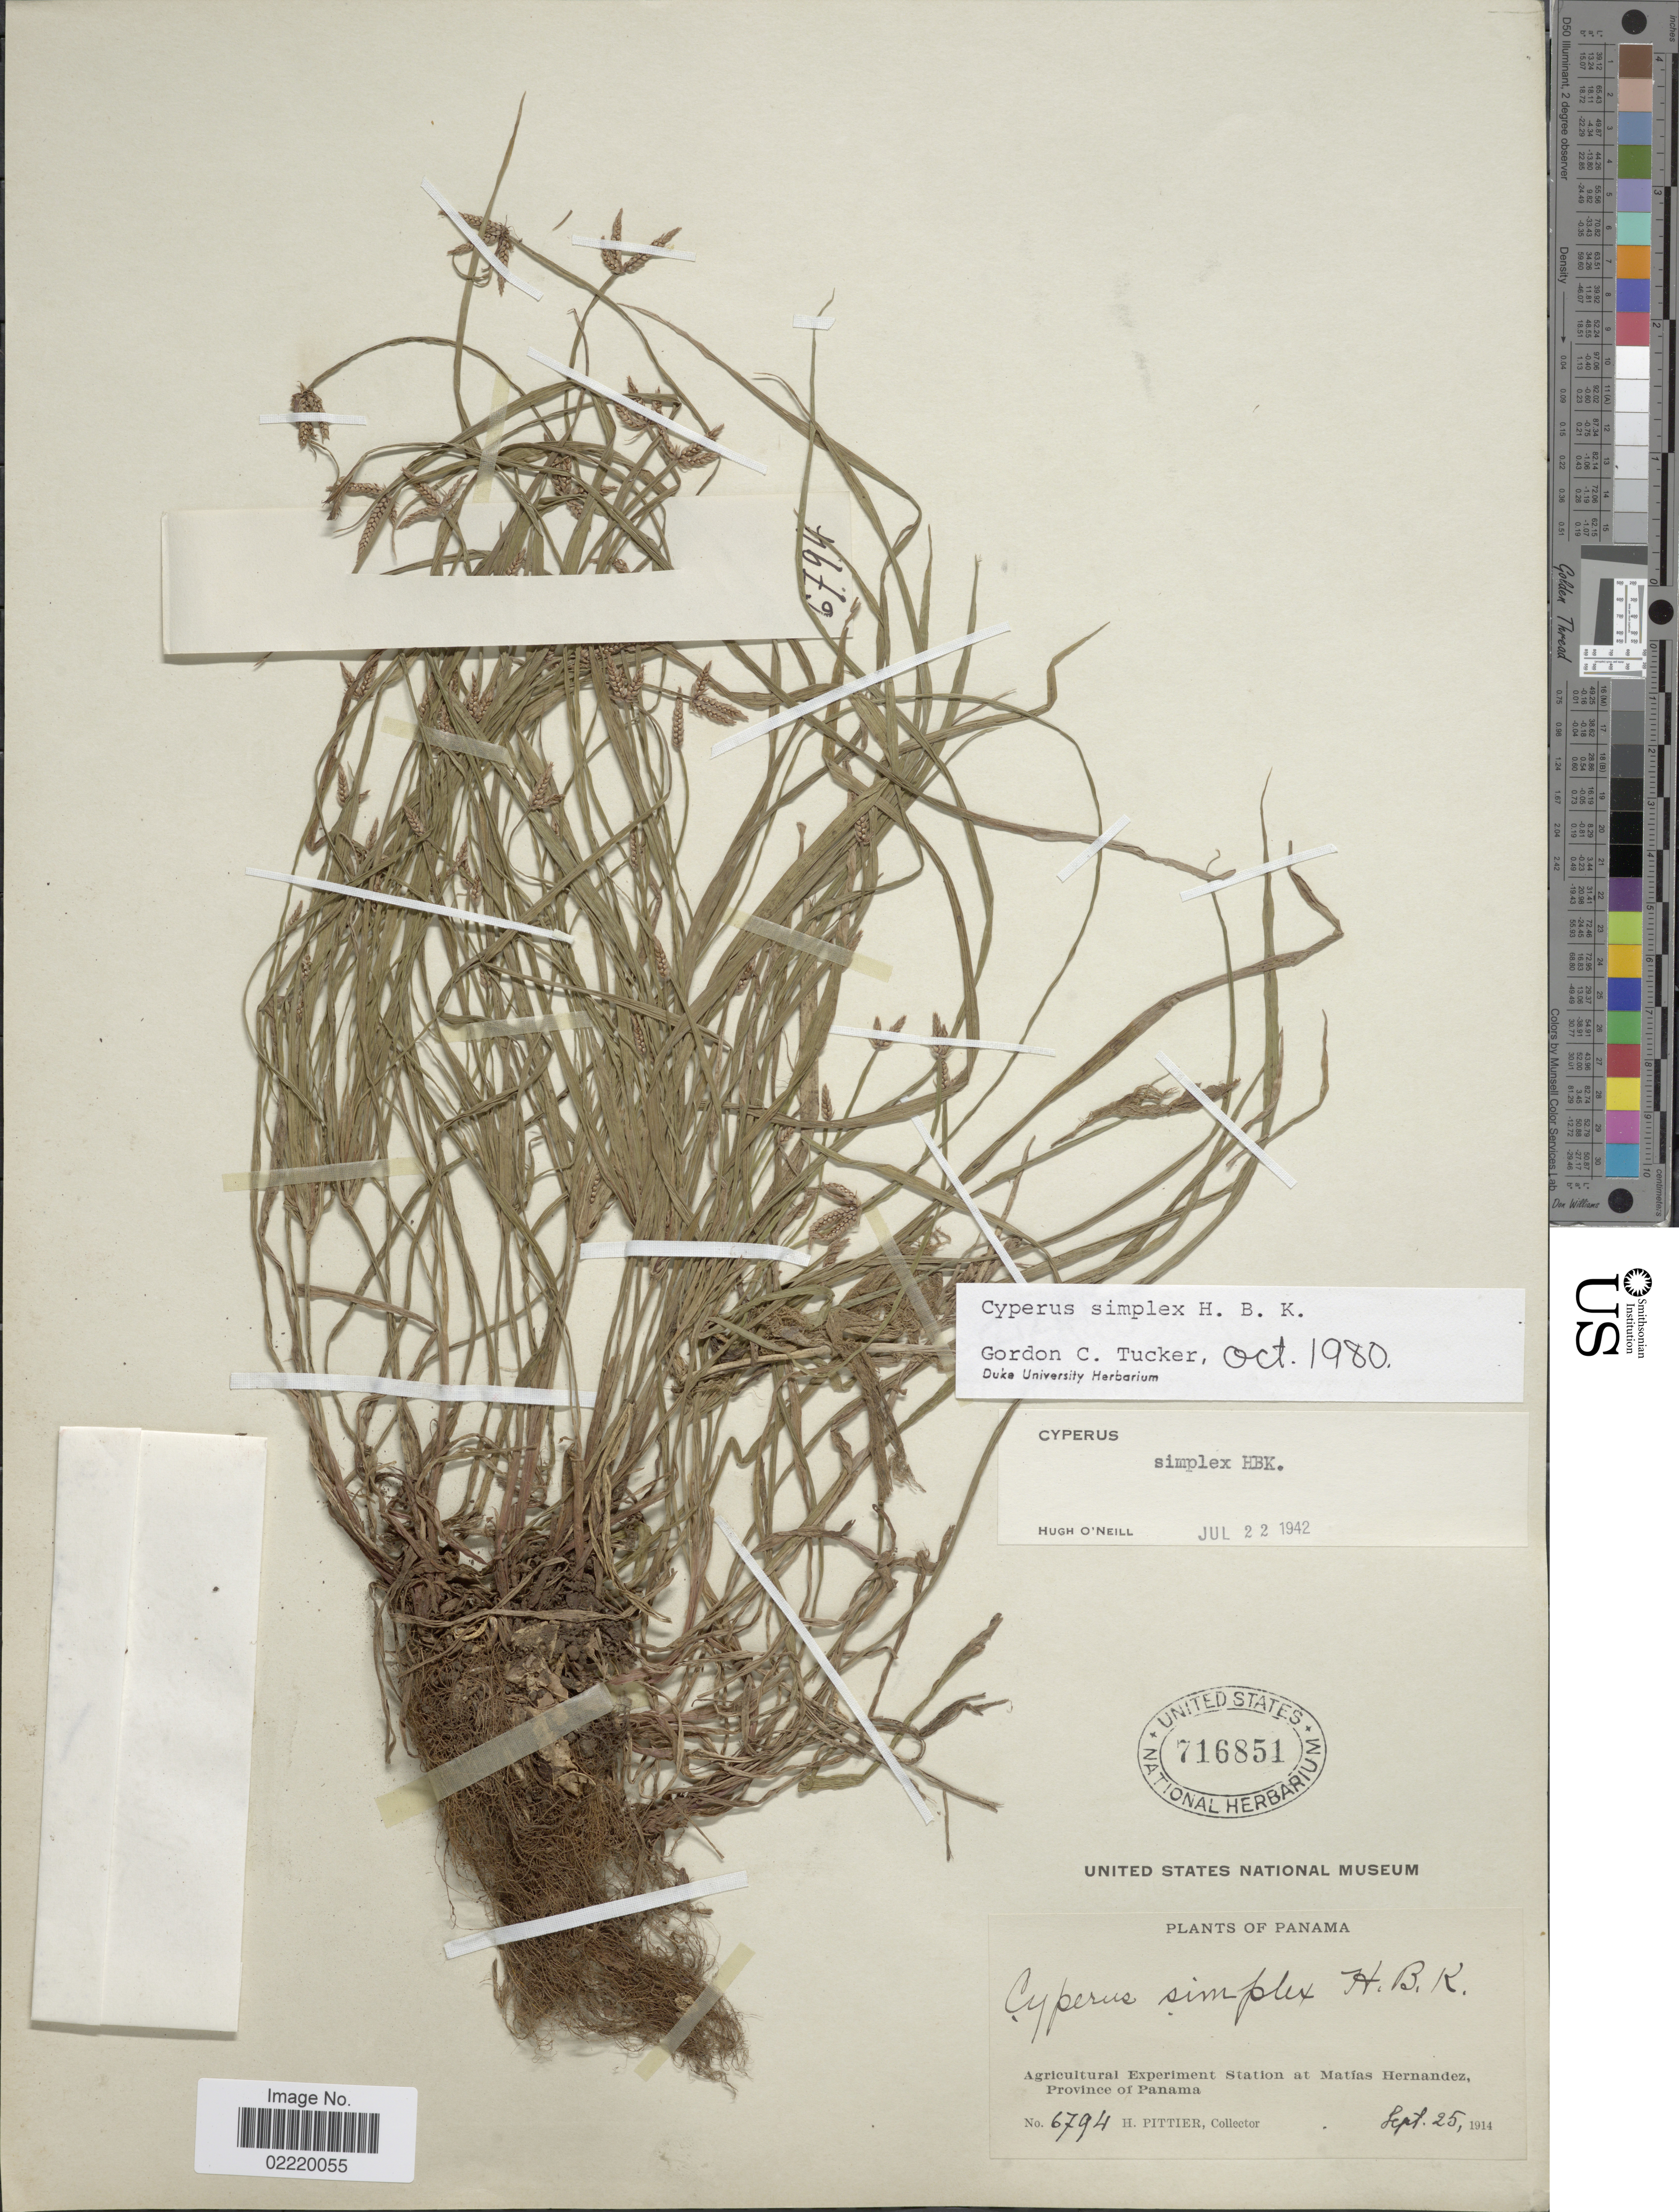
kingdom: Plantae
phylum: Tracheophyta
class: Liliopsida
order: Poales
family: Cyperaceae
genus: Cyperus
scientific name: Cyperus simplex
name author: Kunth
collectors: H. F. Pittier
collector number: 6794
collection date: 1914-09-25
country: Panama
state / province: Panamá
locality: Agricultural Experimental Station at Matias Hernandez.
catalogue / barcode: US 716851